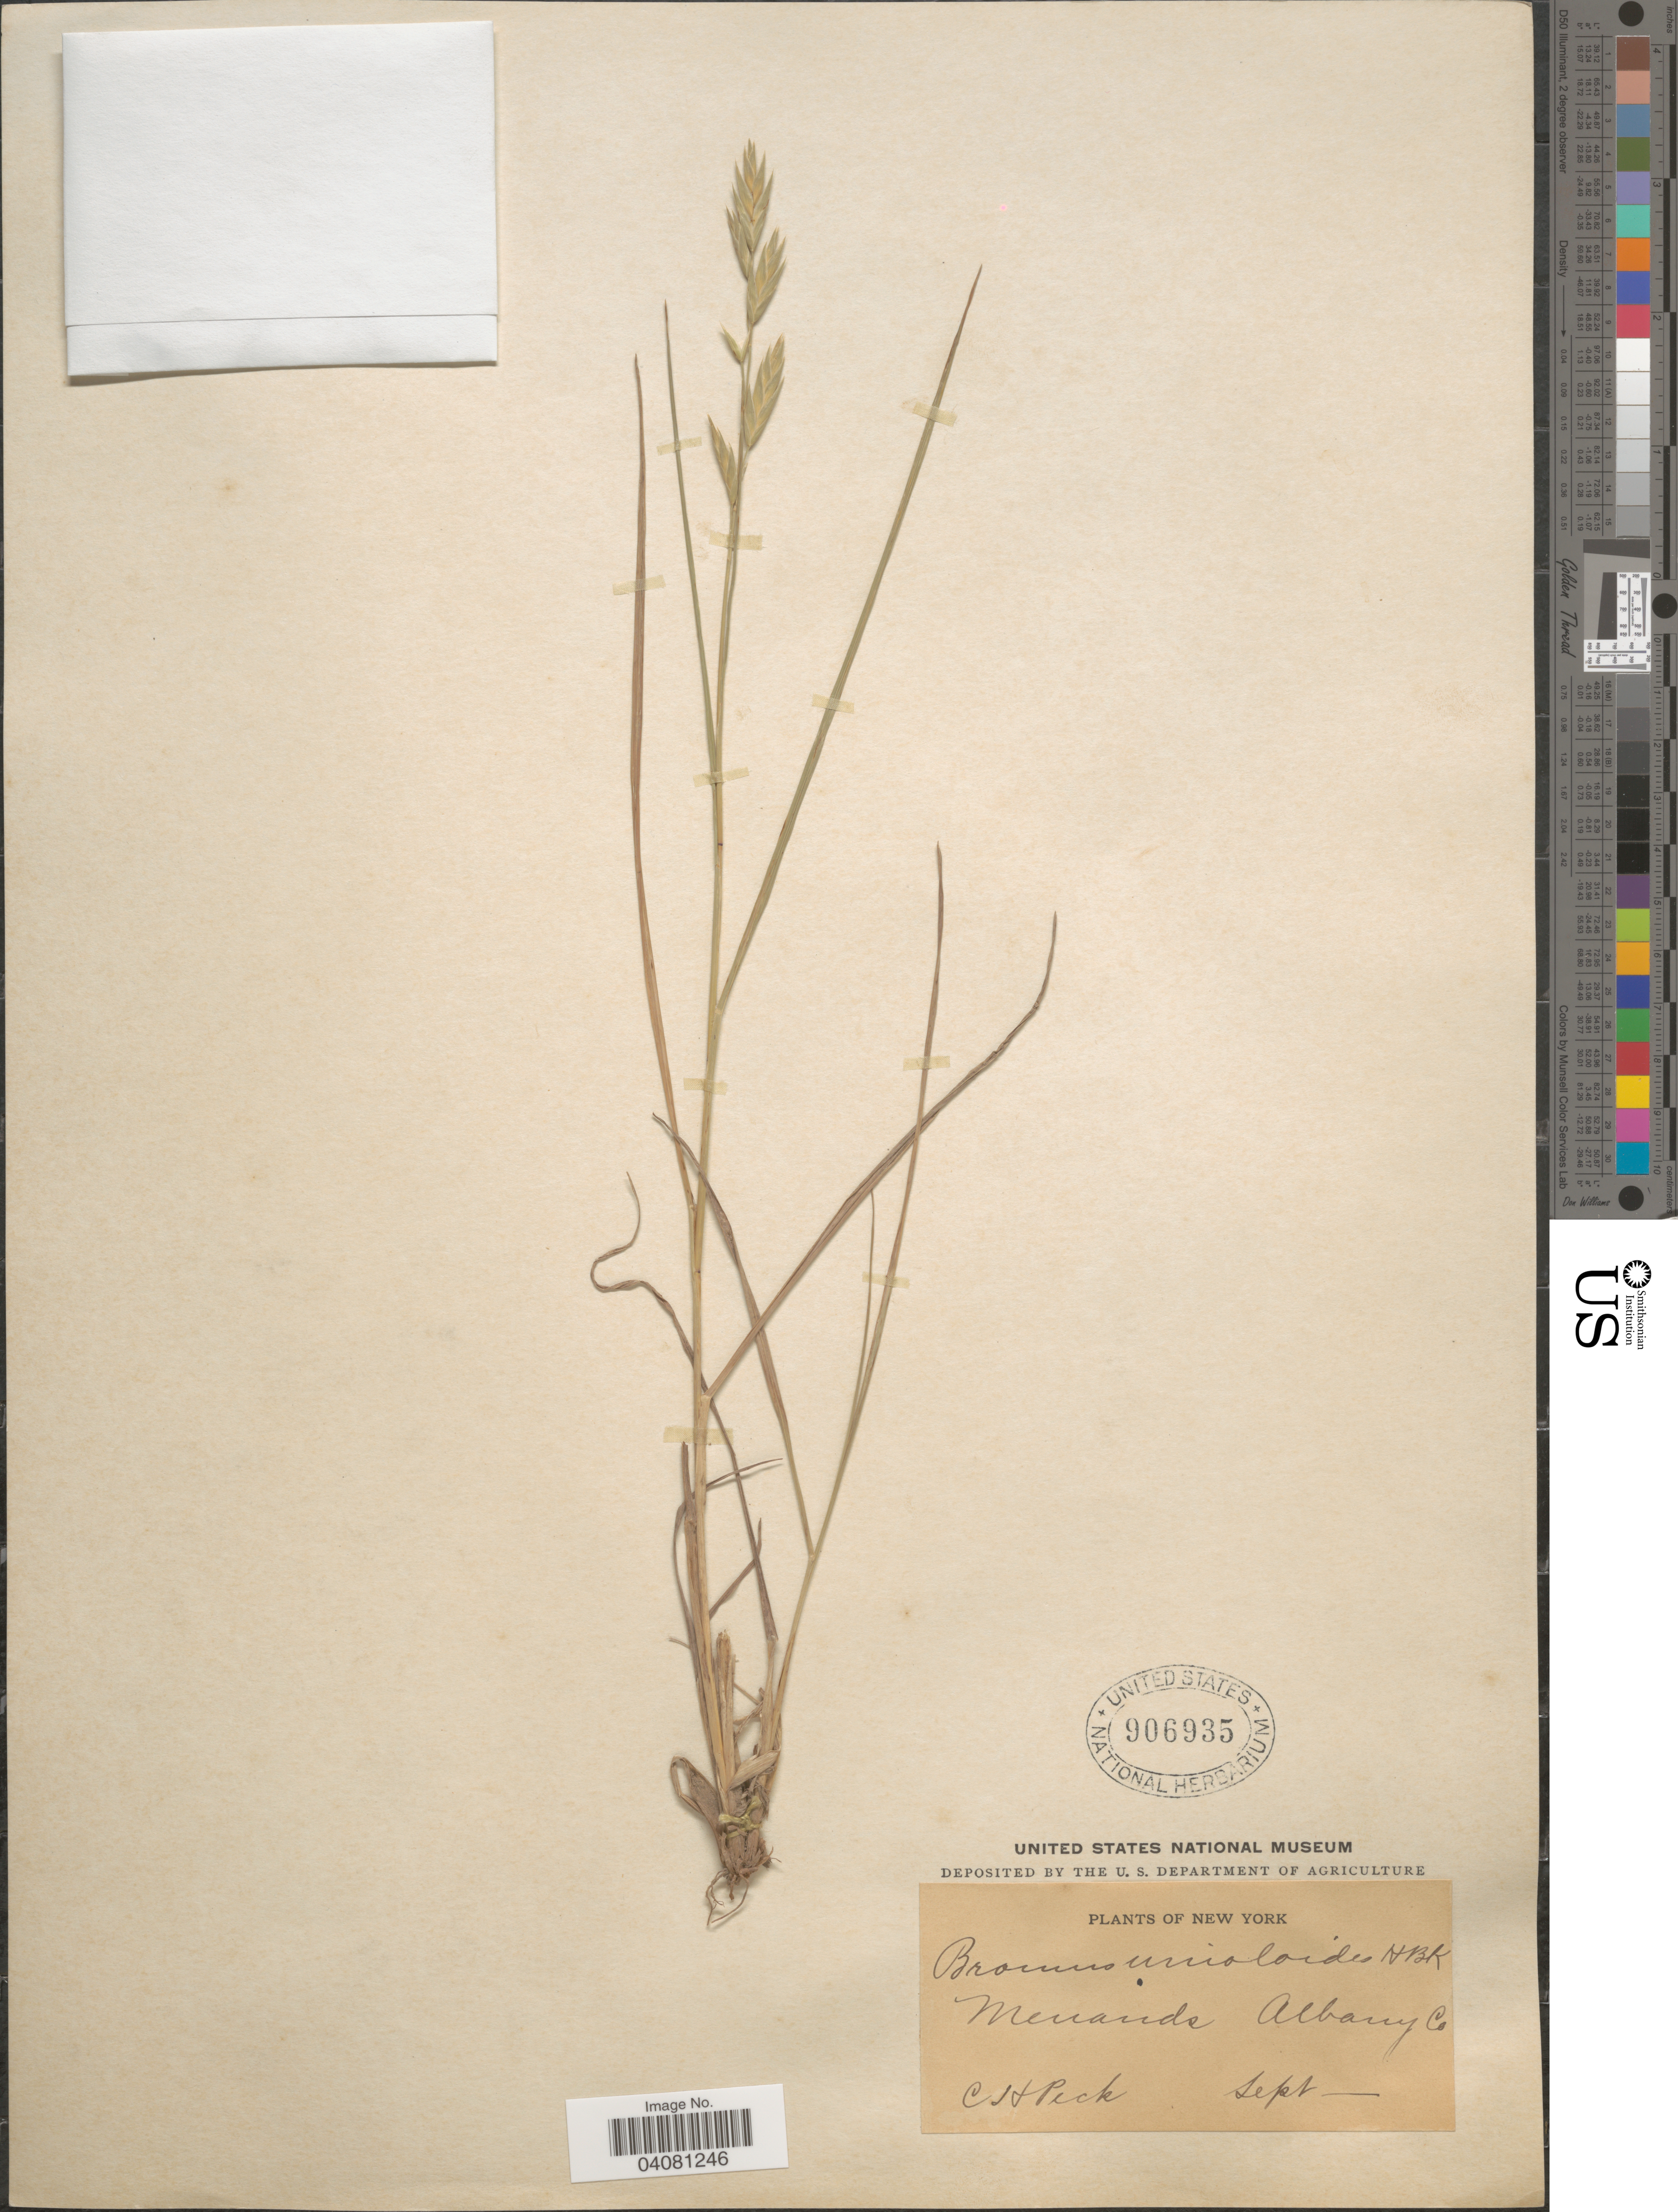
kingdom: Plantae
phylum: Tracheophyta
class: Liliopsida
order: Poales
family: Poaceae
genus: Bromus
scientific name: Bromus catharticus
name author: Vahl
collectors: C. H. Peck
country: United States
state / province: New York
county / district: Albany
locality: Menands. Albany Co.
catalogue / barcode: US 906935